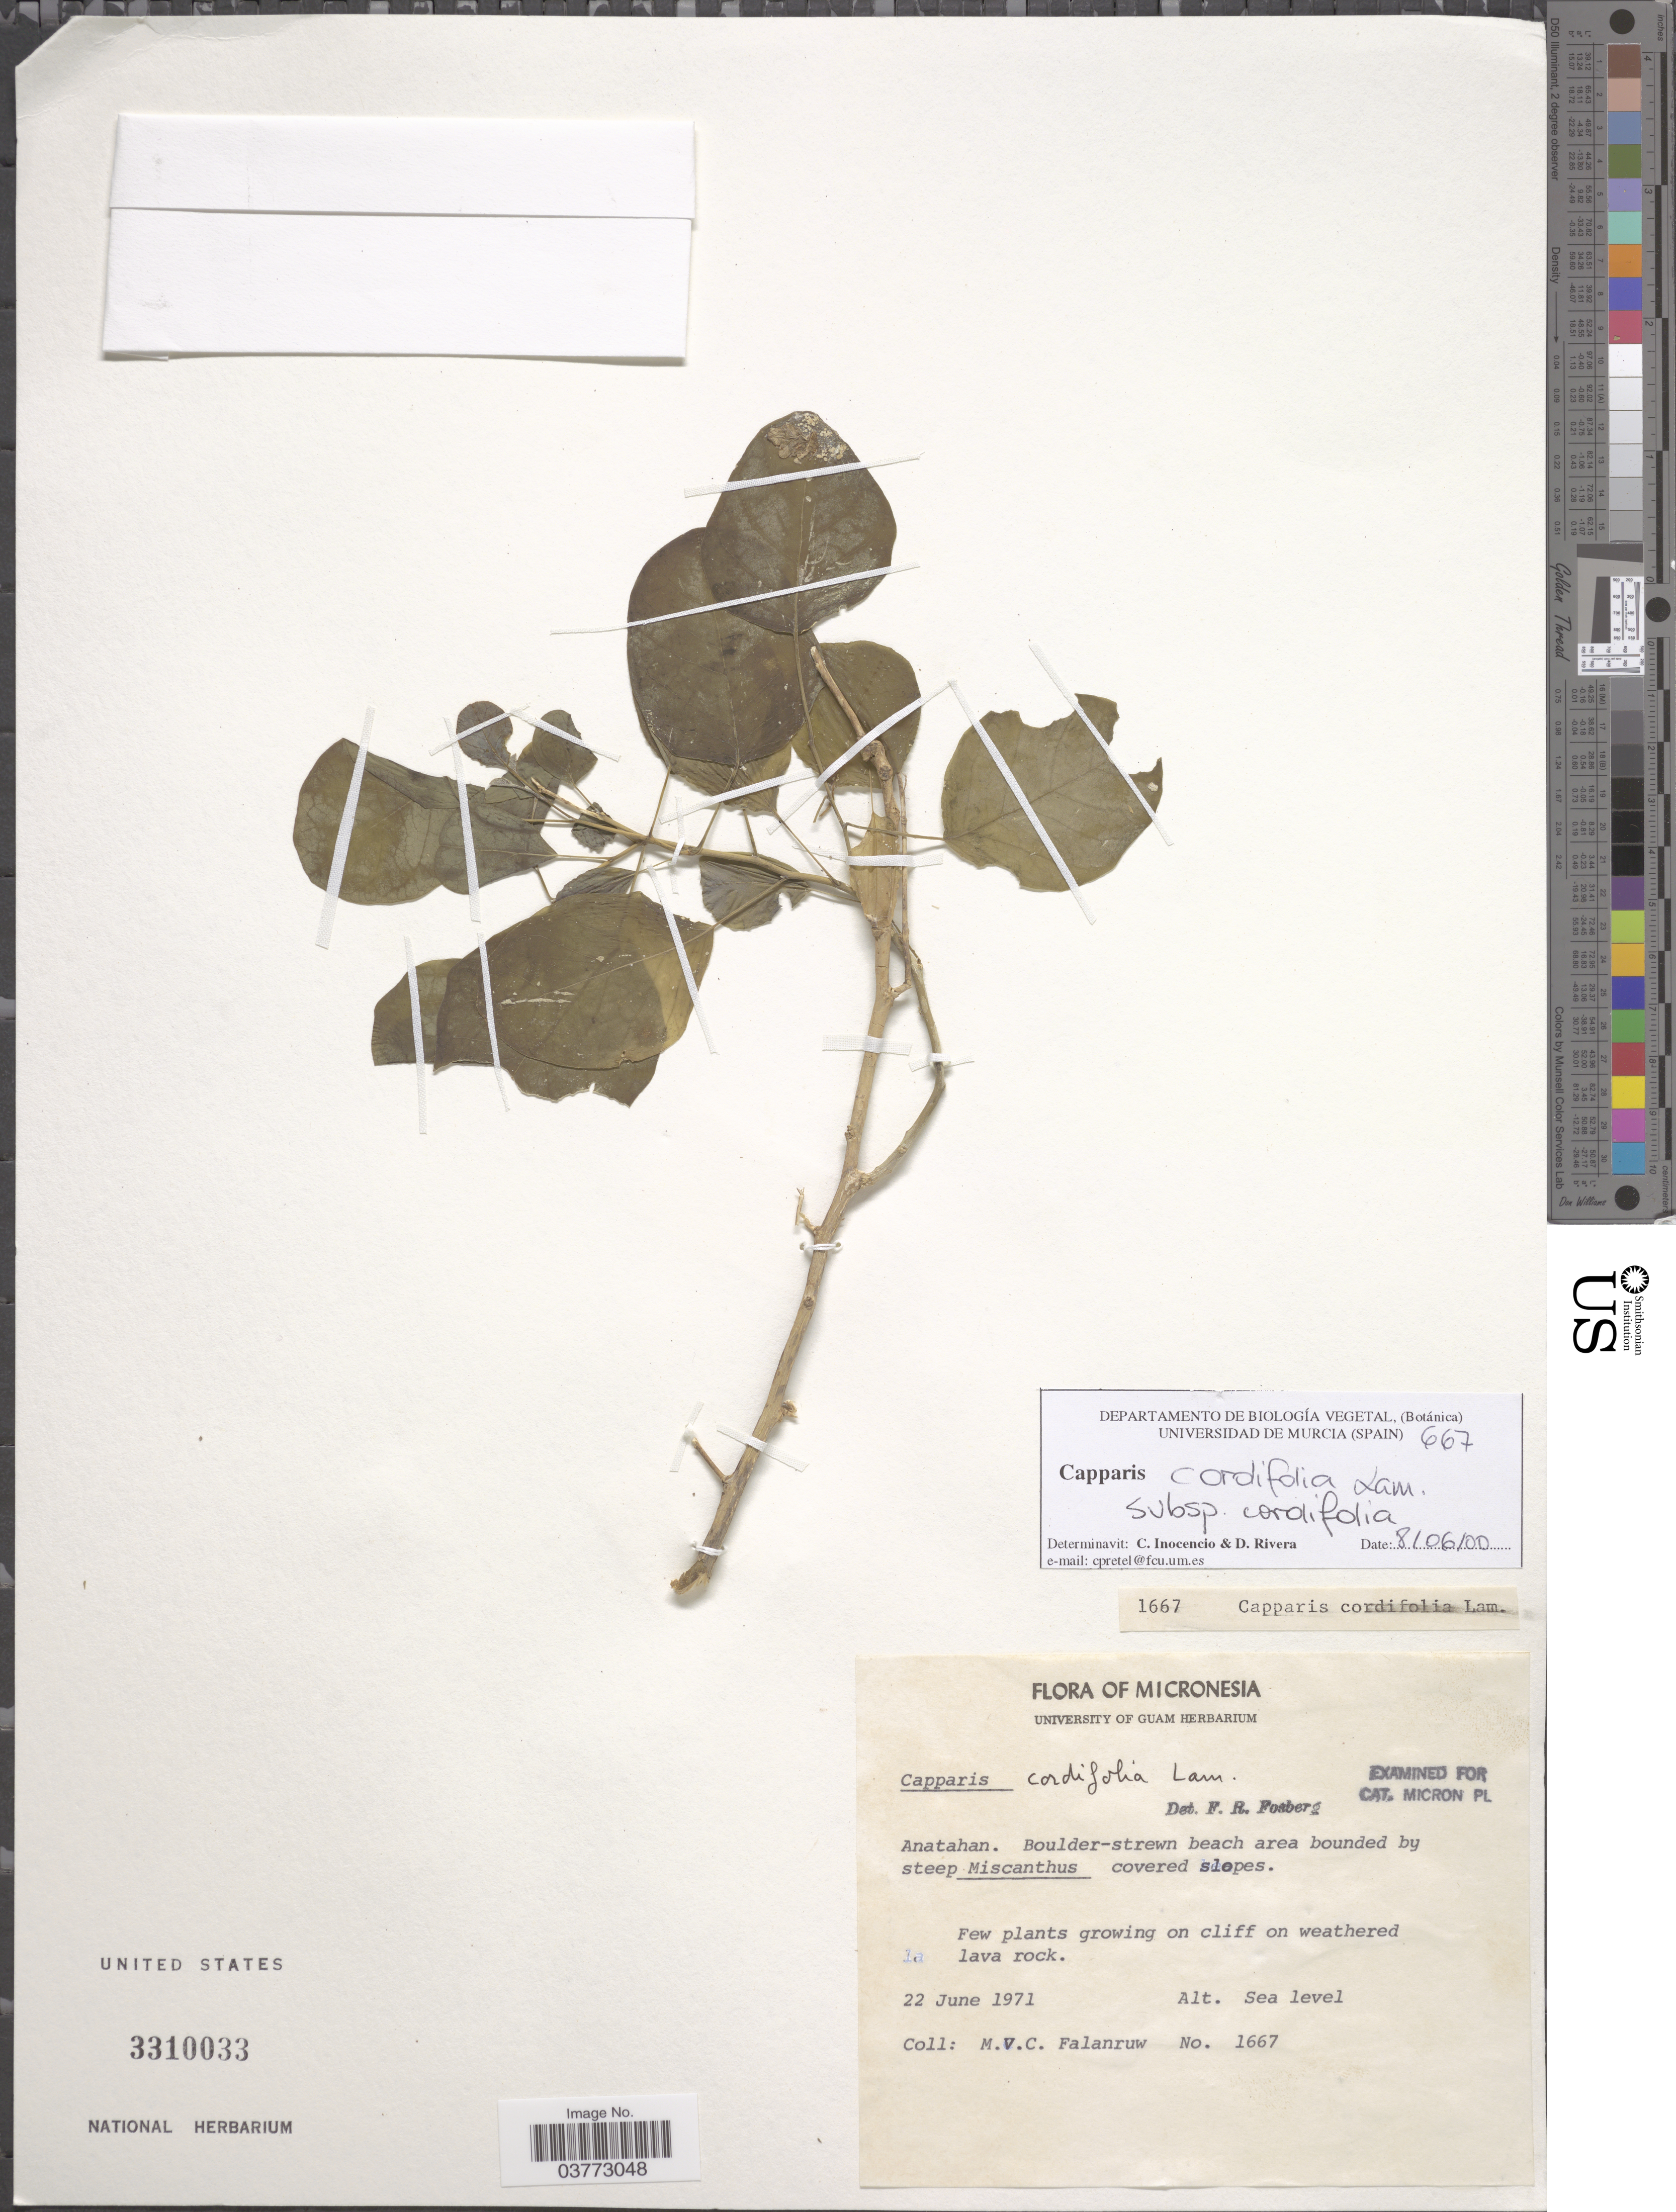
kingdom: Plantae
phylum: Tracheophyta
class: Magnoliopsida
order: Brassicales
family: Capparaceae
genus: Capparis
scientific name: Capparis spinosa subsp. cordifolia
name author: (Lam.) Fici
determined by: Wagner, W. L., (BOT), Smithsonian Institution - National Museum of Natural History (UNITED STATES)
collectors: M. V. Falanruw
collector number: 1667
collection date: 1971-06-22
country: Northern Mariana Islands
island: Anatahan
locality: Anatahan.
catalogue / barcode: US 3310033